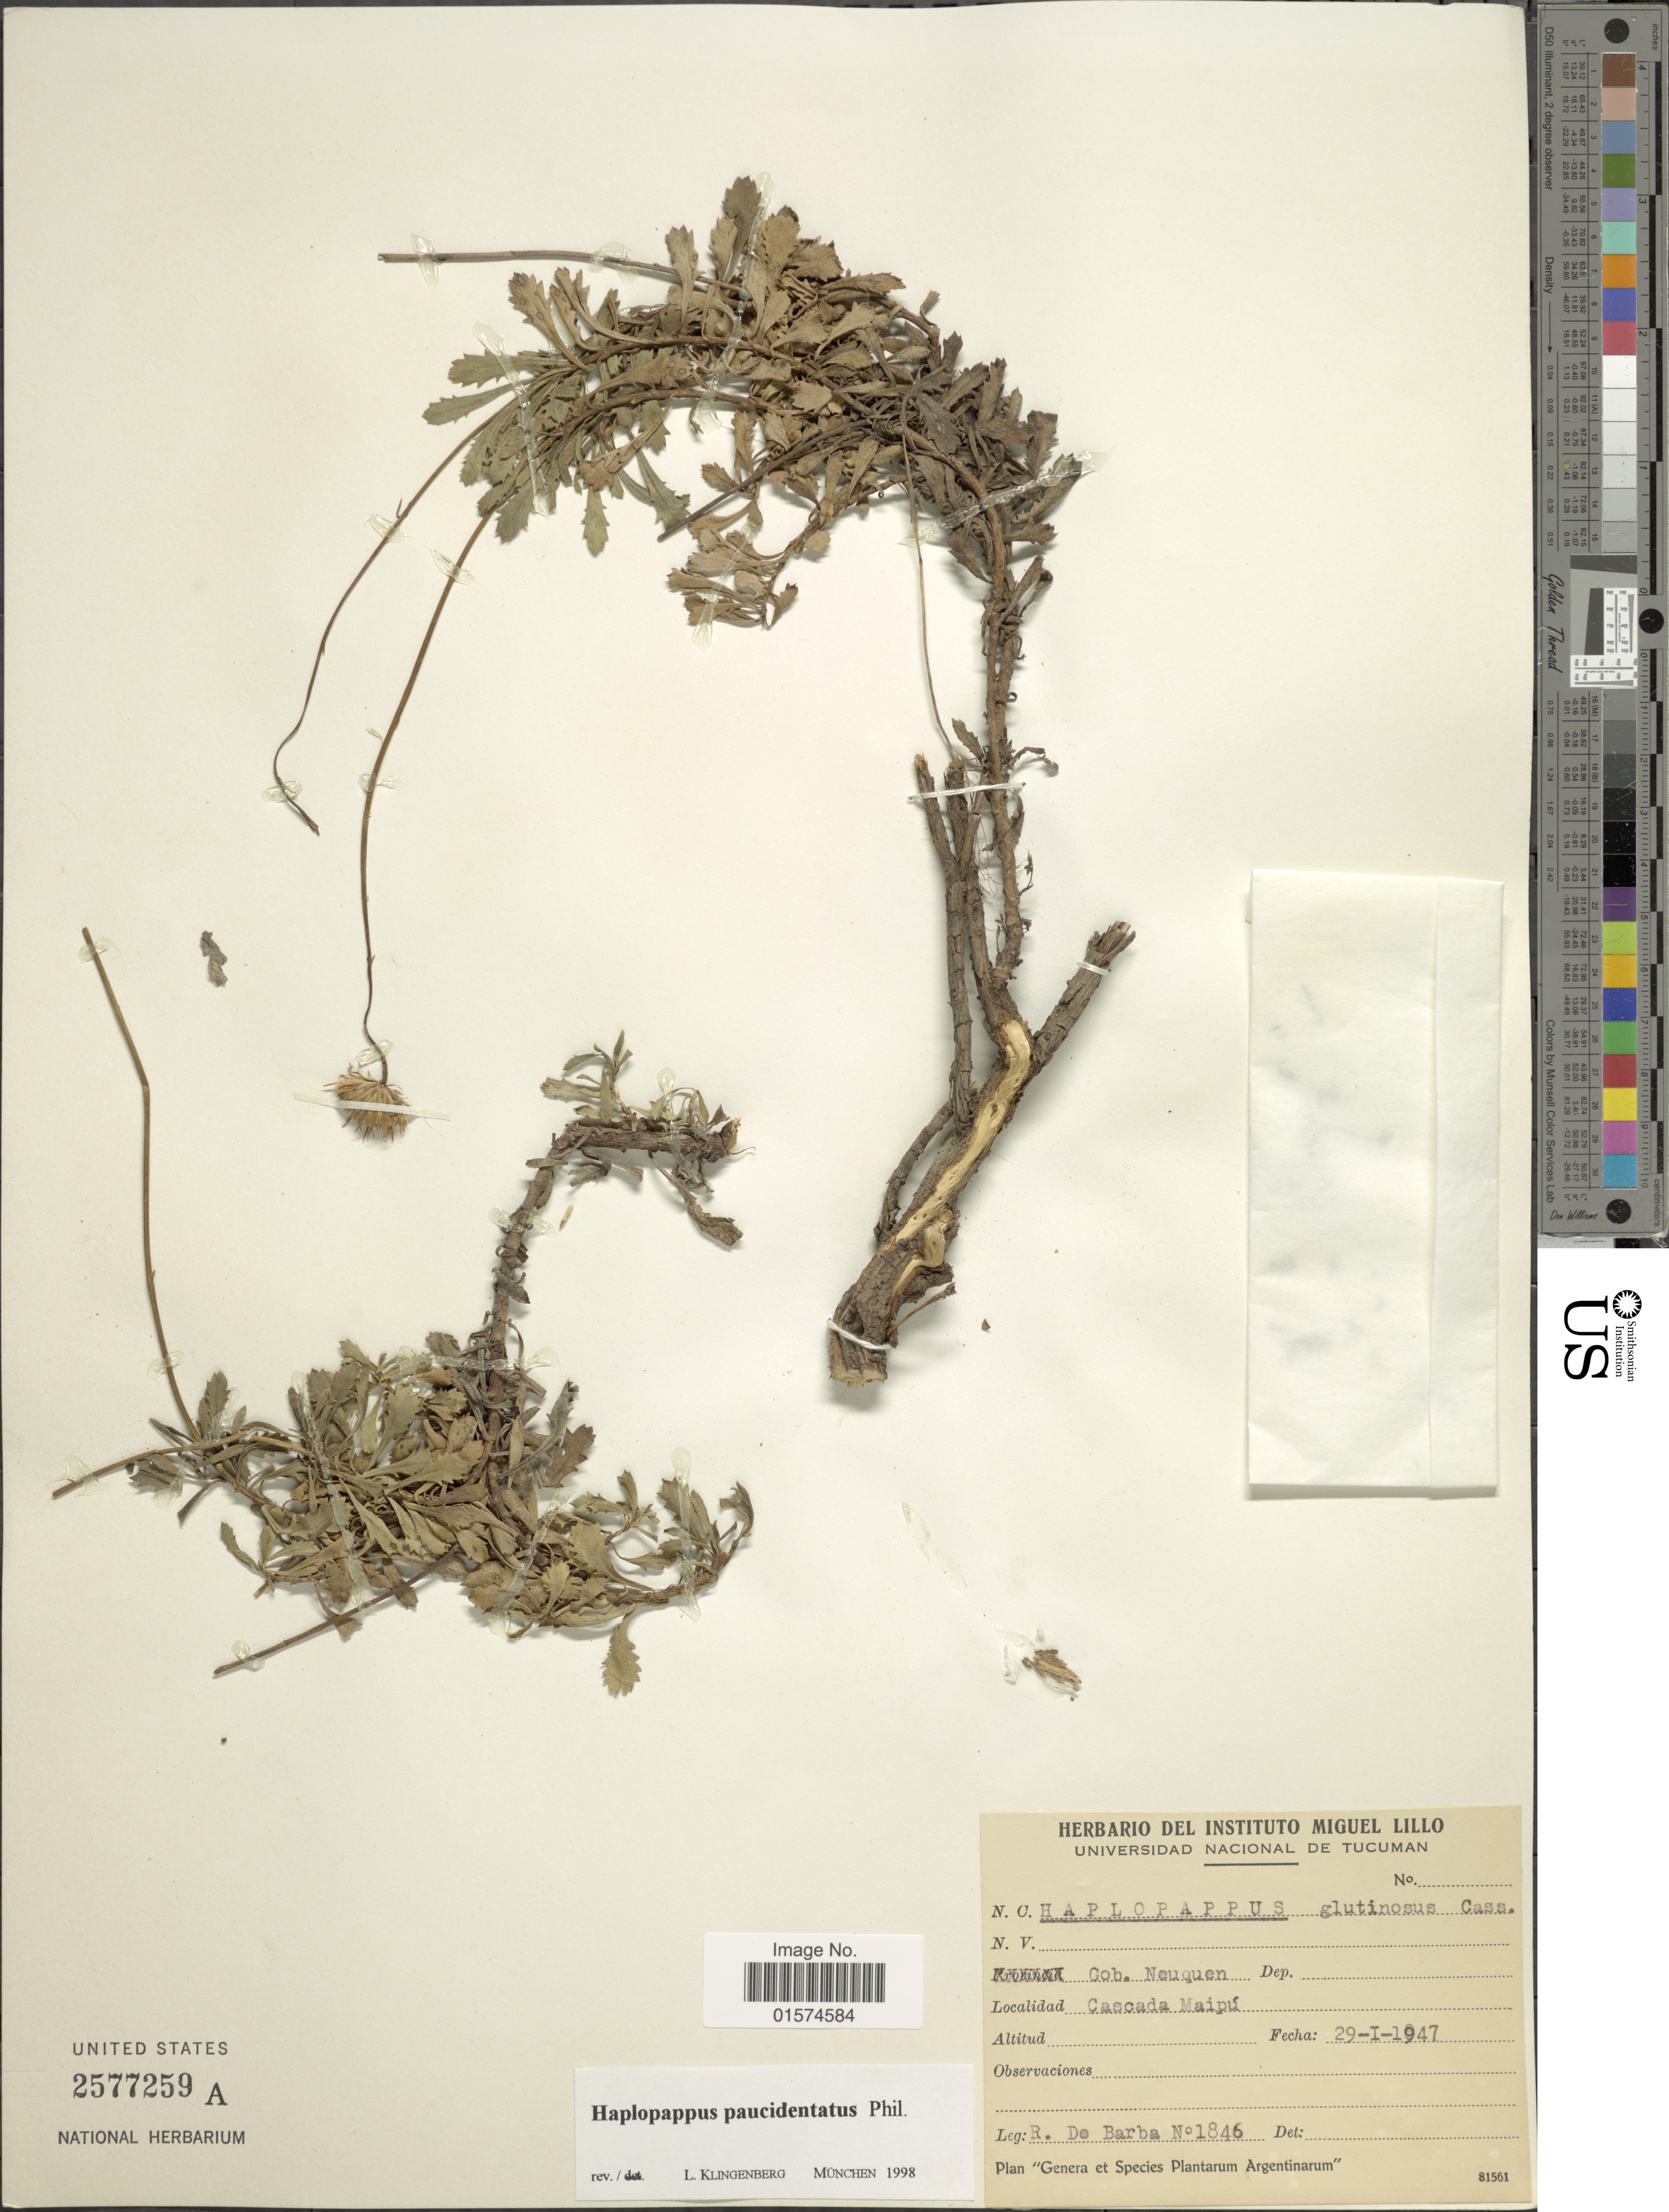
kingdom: Plantae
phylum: Tracheophyta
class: Magnoliopsida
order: Asterales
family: Asteraceae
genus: Haplopappus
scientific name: Haplopappus paucidentatus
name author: Phil.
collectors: R. De Barba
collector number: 1846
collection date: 1947-01-29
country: Argentina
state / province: Neuquen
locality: Gob. Neuquen, Cascada Maipú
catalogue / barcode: US 2577259A